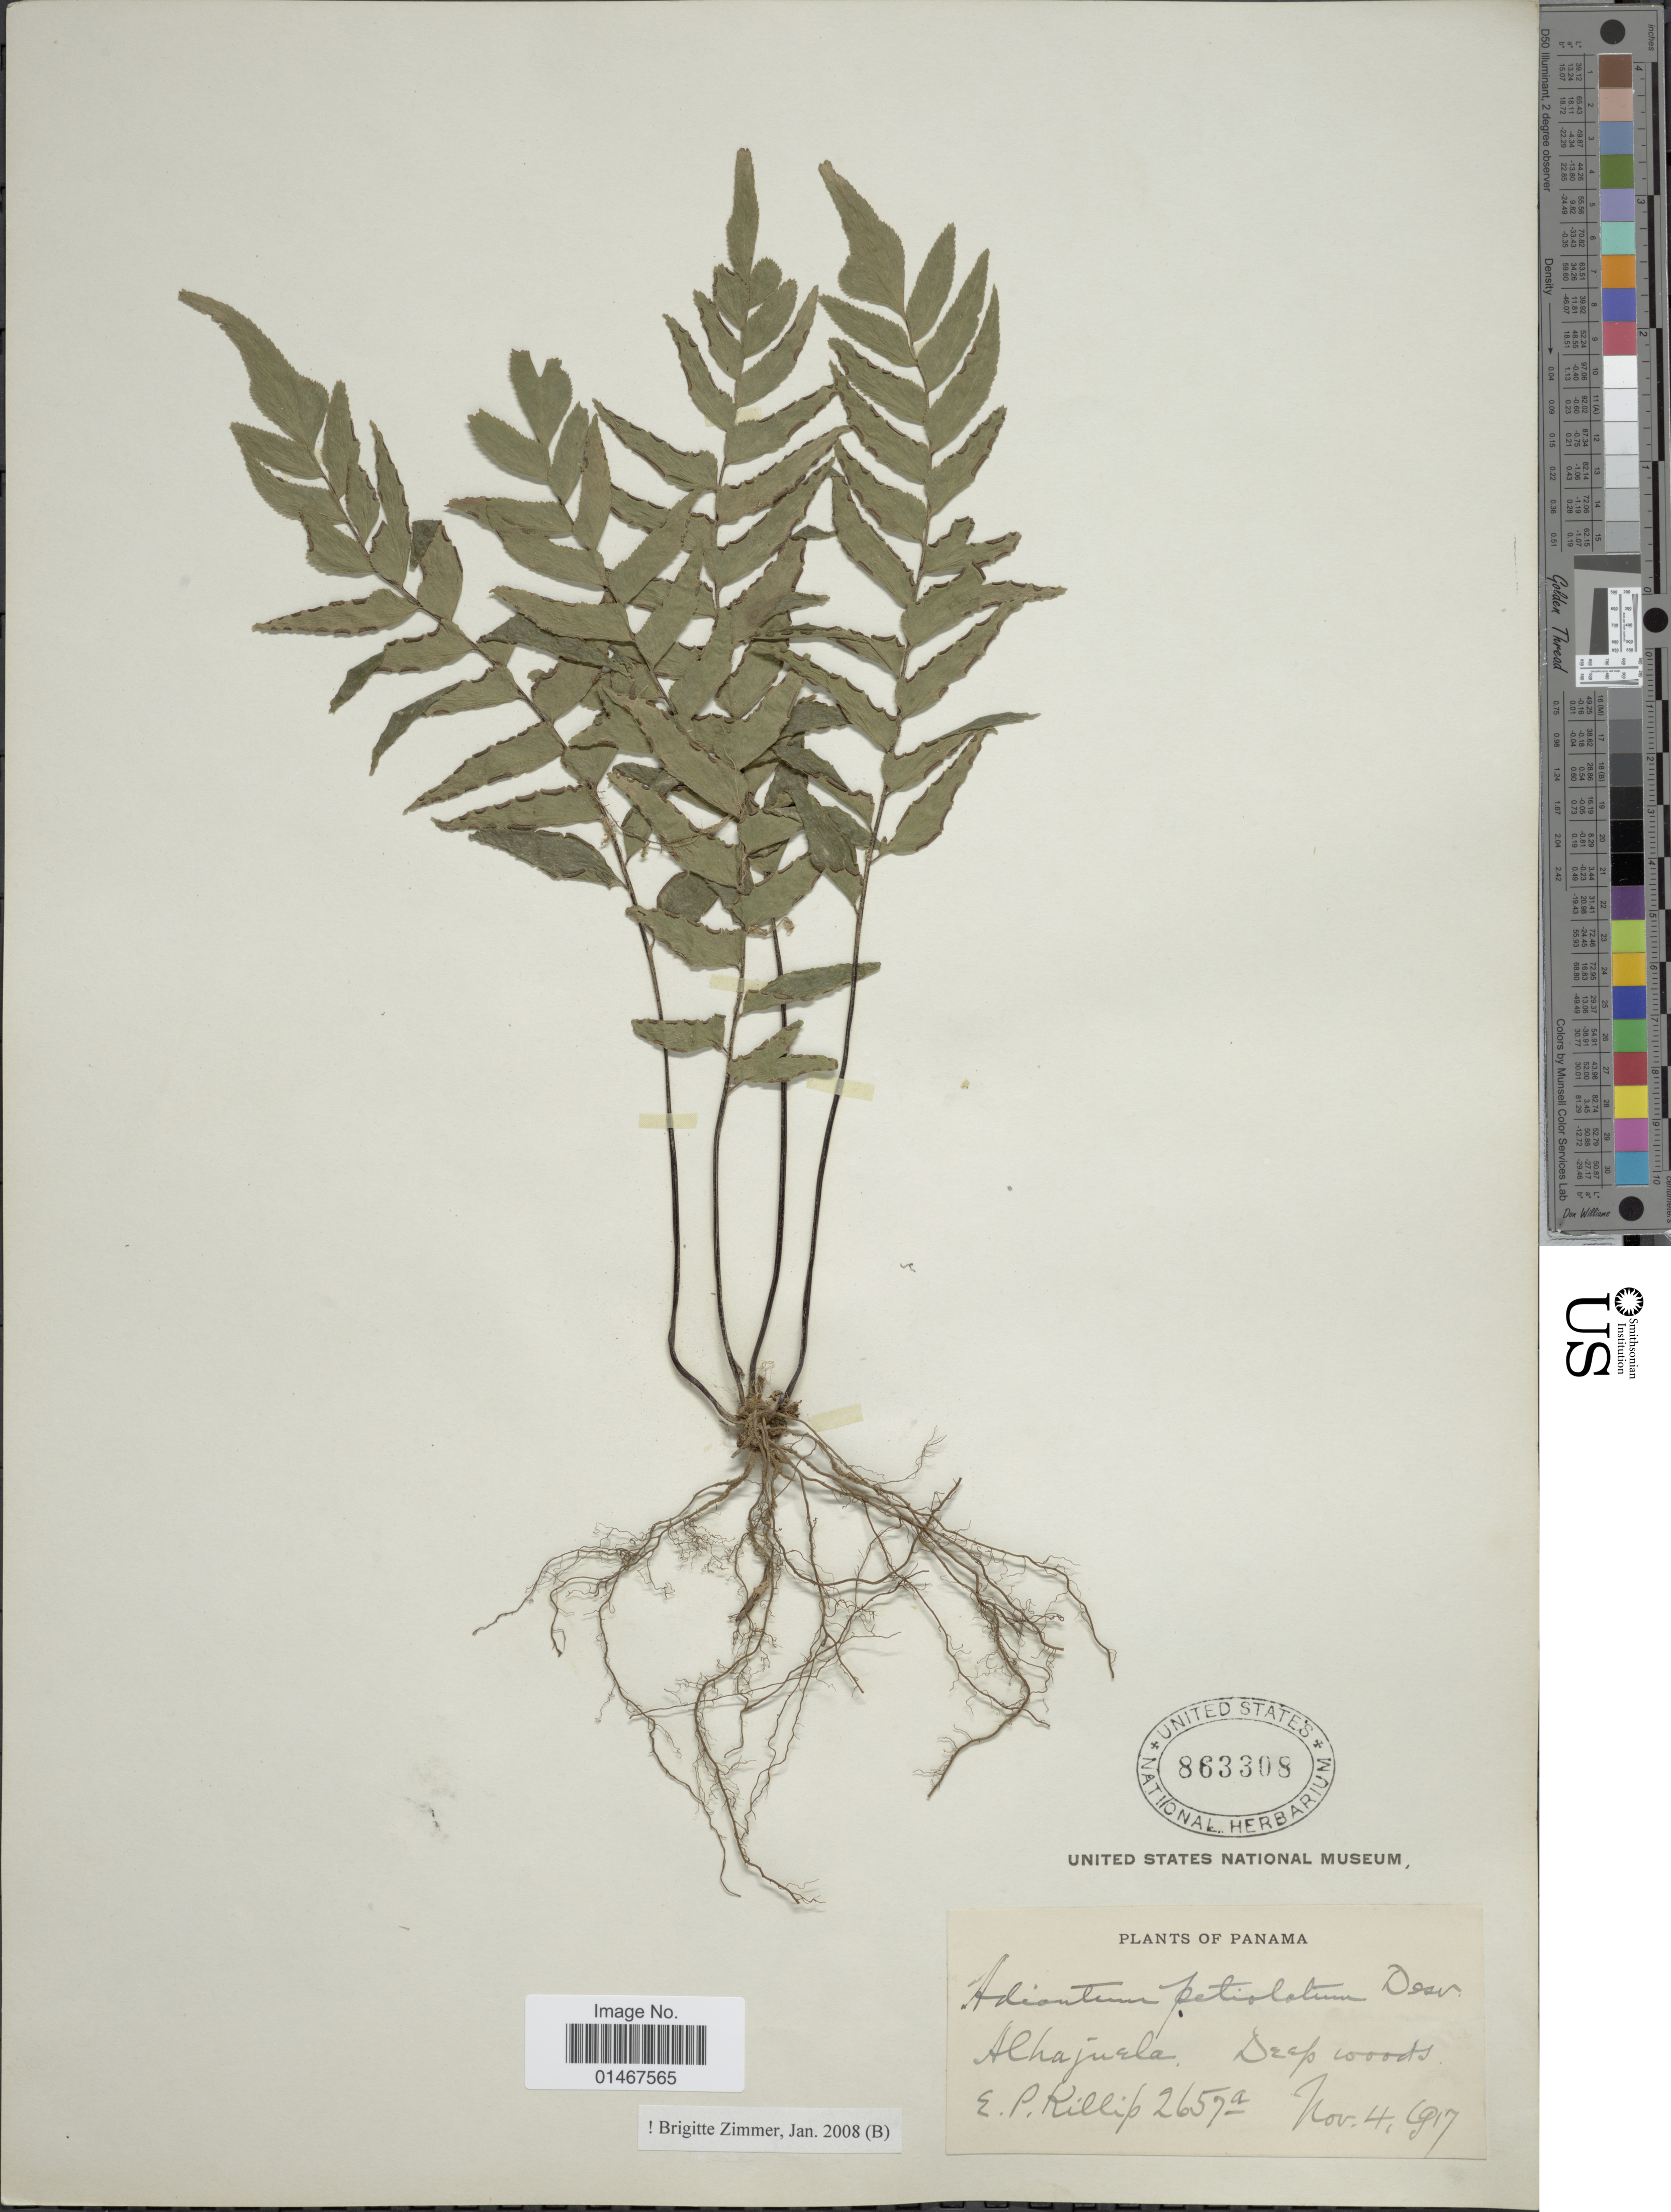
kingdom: Plantae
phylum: Tracheophyta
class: Polypodiopsida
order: Polypodiales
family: Pteridaceae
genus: Adiantum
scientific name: Adiantum petiolatum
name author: Desv.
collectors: E. P. Killip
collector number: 2657a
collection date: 1917-11-04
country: Panama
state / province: Panamá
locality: Alhajuela.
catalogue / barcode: US 863308